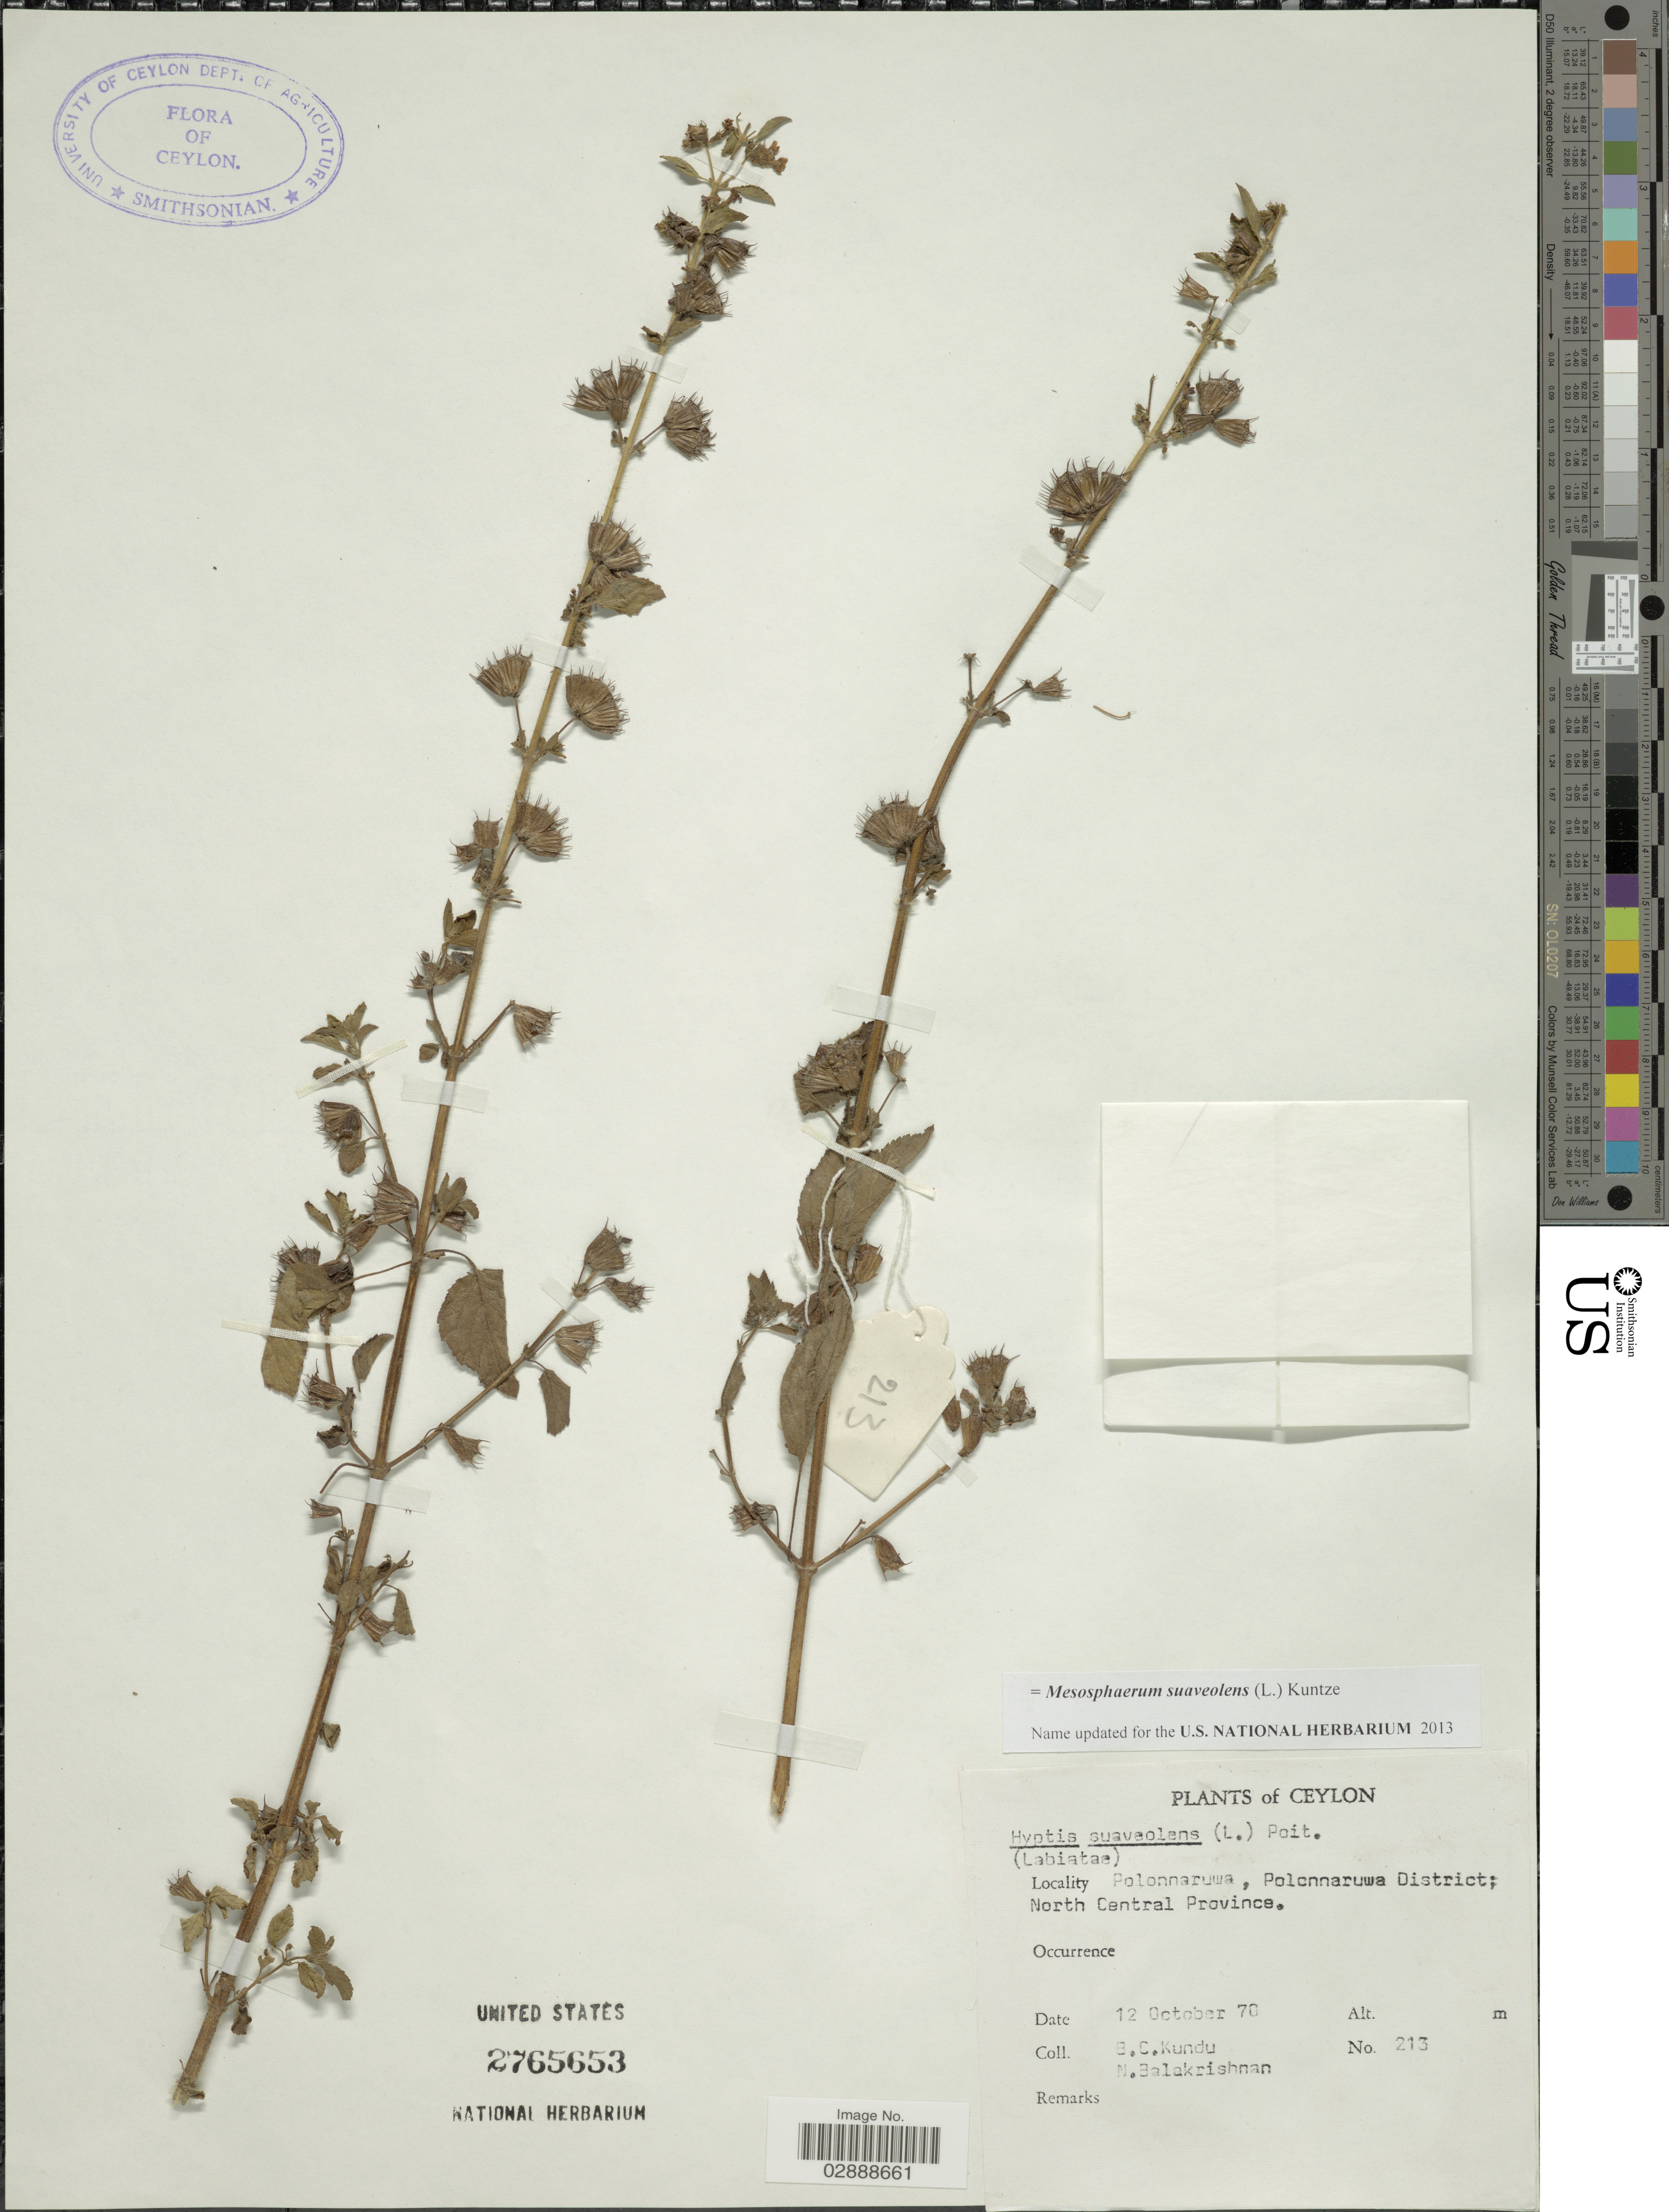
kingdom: Plantae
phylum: Tracheophyta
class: Magnoliopsida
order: Lamiales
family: Lamiaceae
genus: Mesosphaerum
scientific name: Mesosphaerum suaveolens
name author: (L.) Kuntze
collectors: B. C. Kundu & N. Balakrishnan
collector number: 213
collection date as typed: Transcribed d/m/y: 12/10/70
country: Sri Lanka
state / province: North Central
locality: Ceylon. Polonnaruwa, Polonnaruwa District.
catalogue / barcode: US 2765653